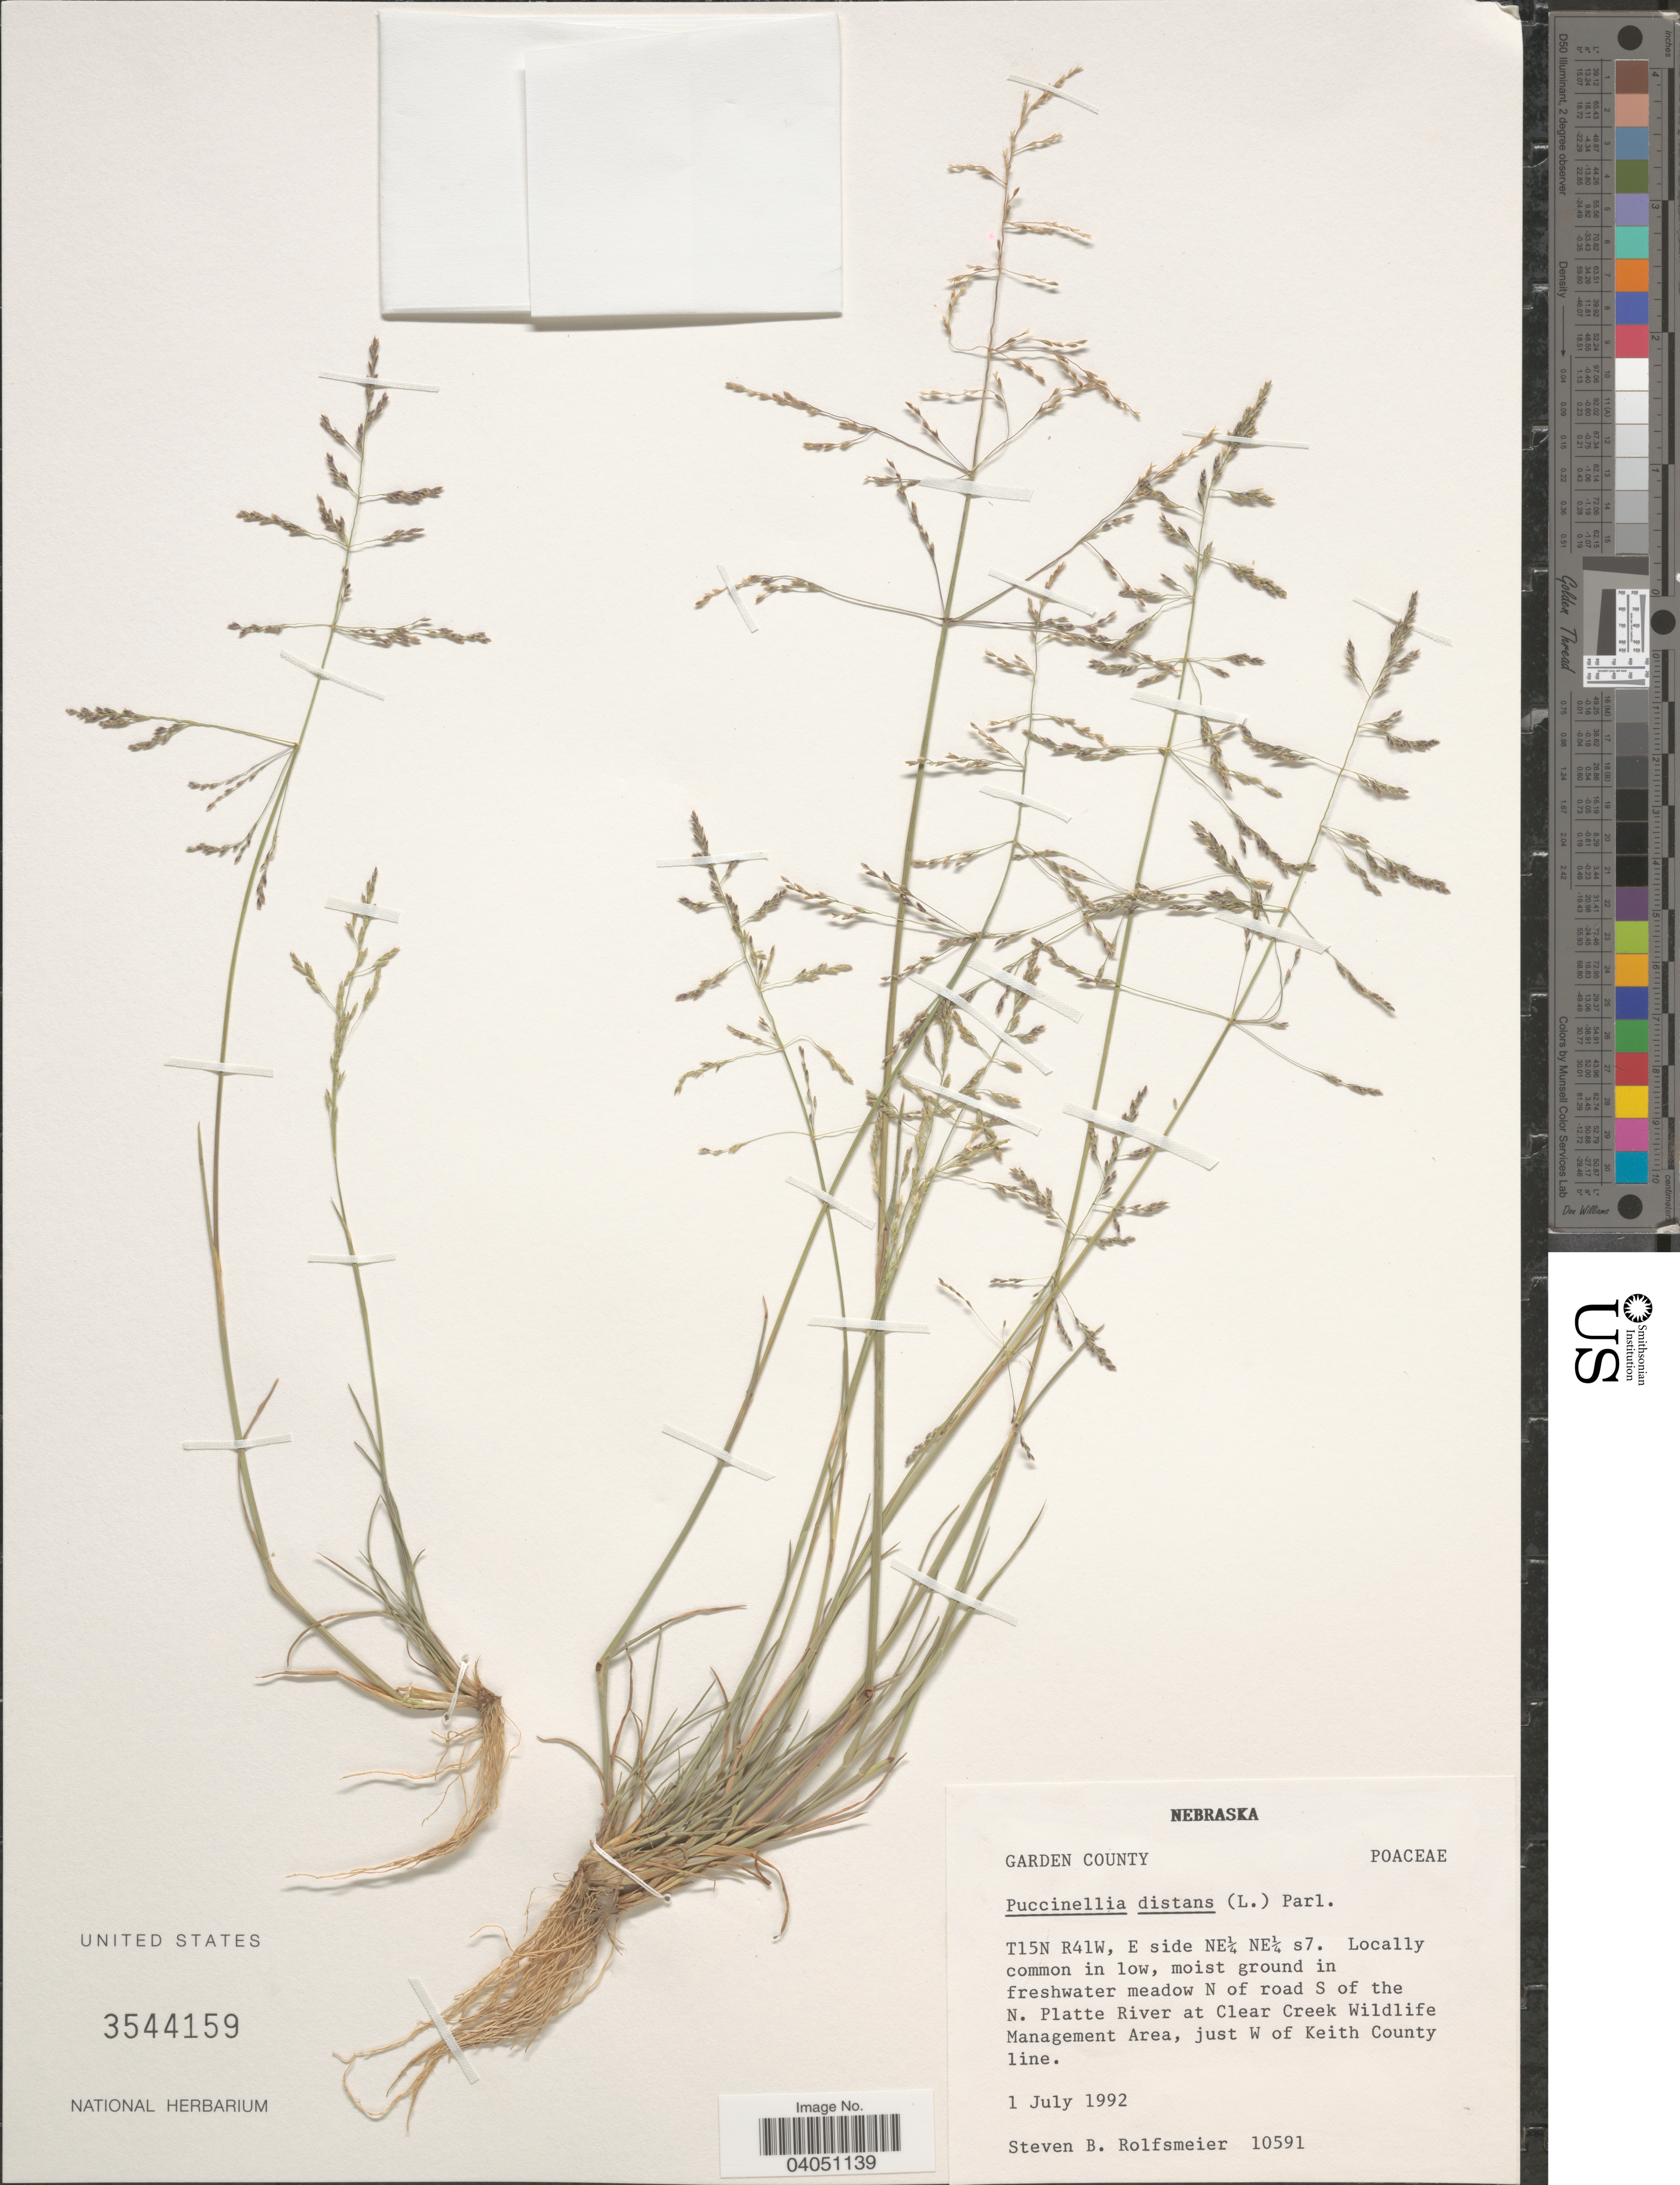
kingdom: Plantae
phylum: Tracheophyta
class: Liliopsida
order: Poales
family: Poaceae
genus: Puccinellia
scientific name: Puccinellia distans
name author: (Jacq.) Parl.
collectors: S. Rolfsmeier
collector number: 10591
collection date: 1992-07-01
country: United States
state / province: Nebraska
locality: Garden County. T15N R41W, E side NE¼ NE¼ s7. In freshwater meadow N of road S of the N. Platte River at Clear Creek Wildlife Management Area, just W of Keith County line.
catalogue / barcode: US 3544159